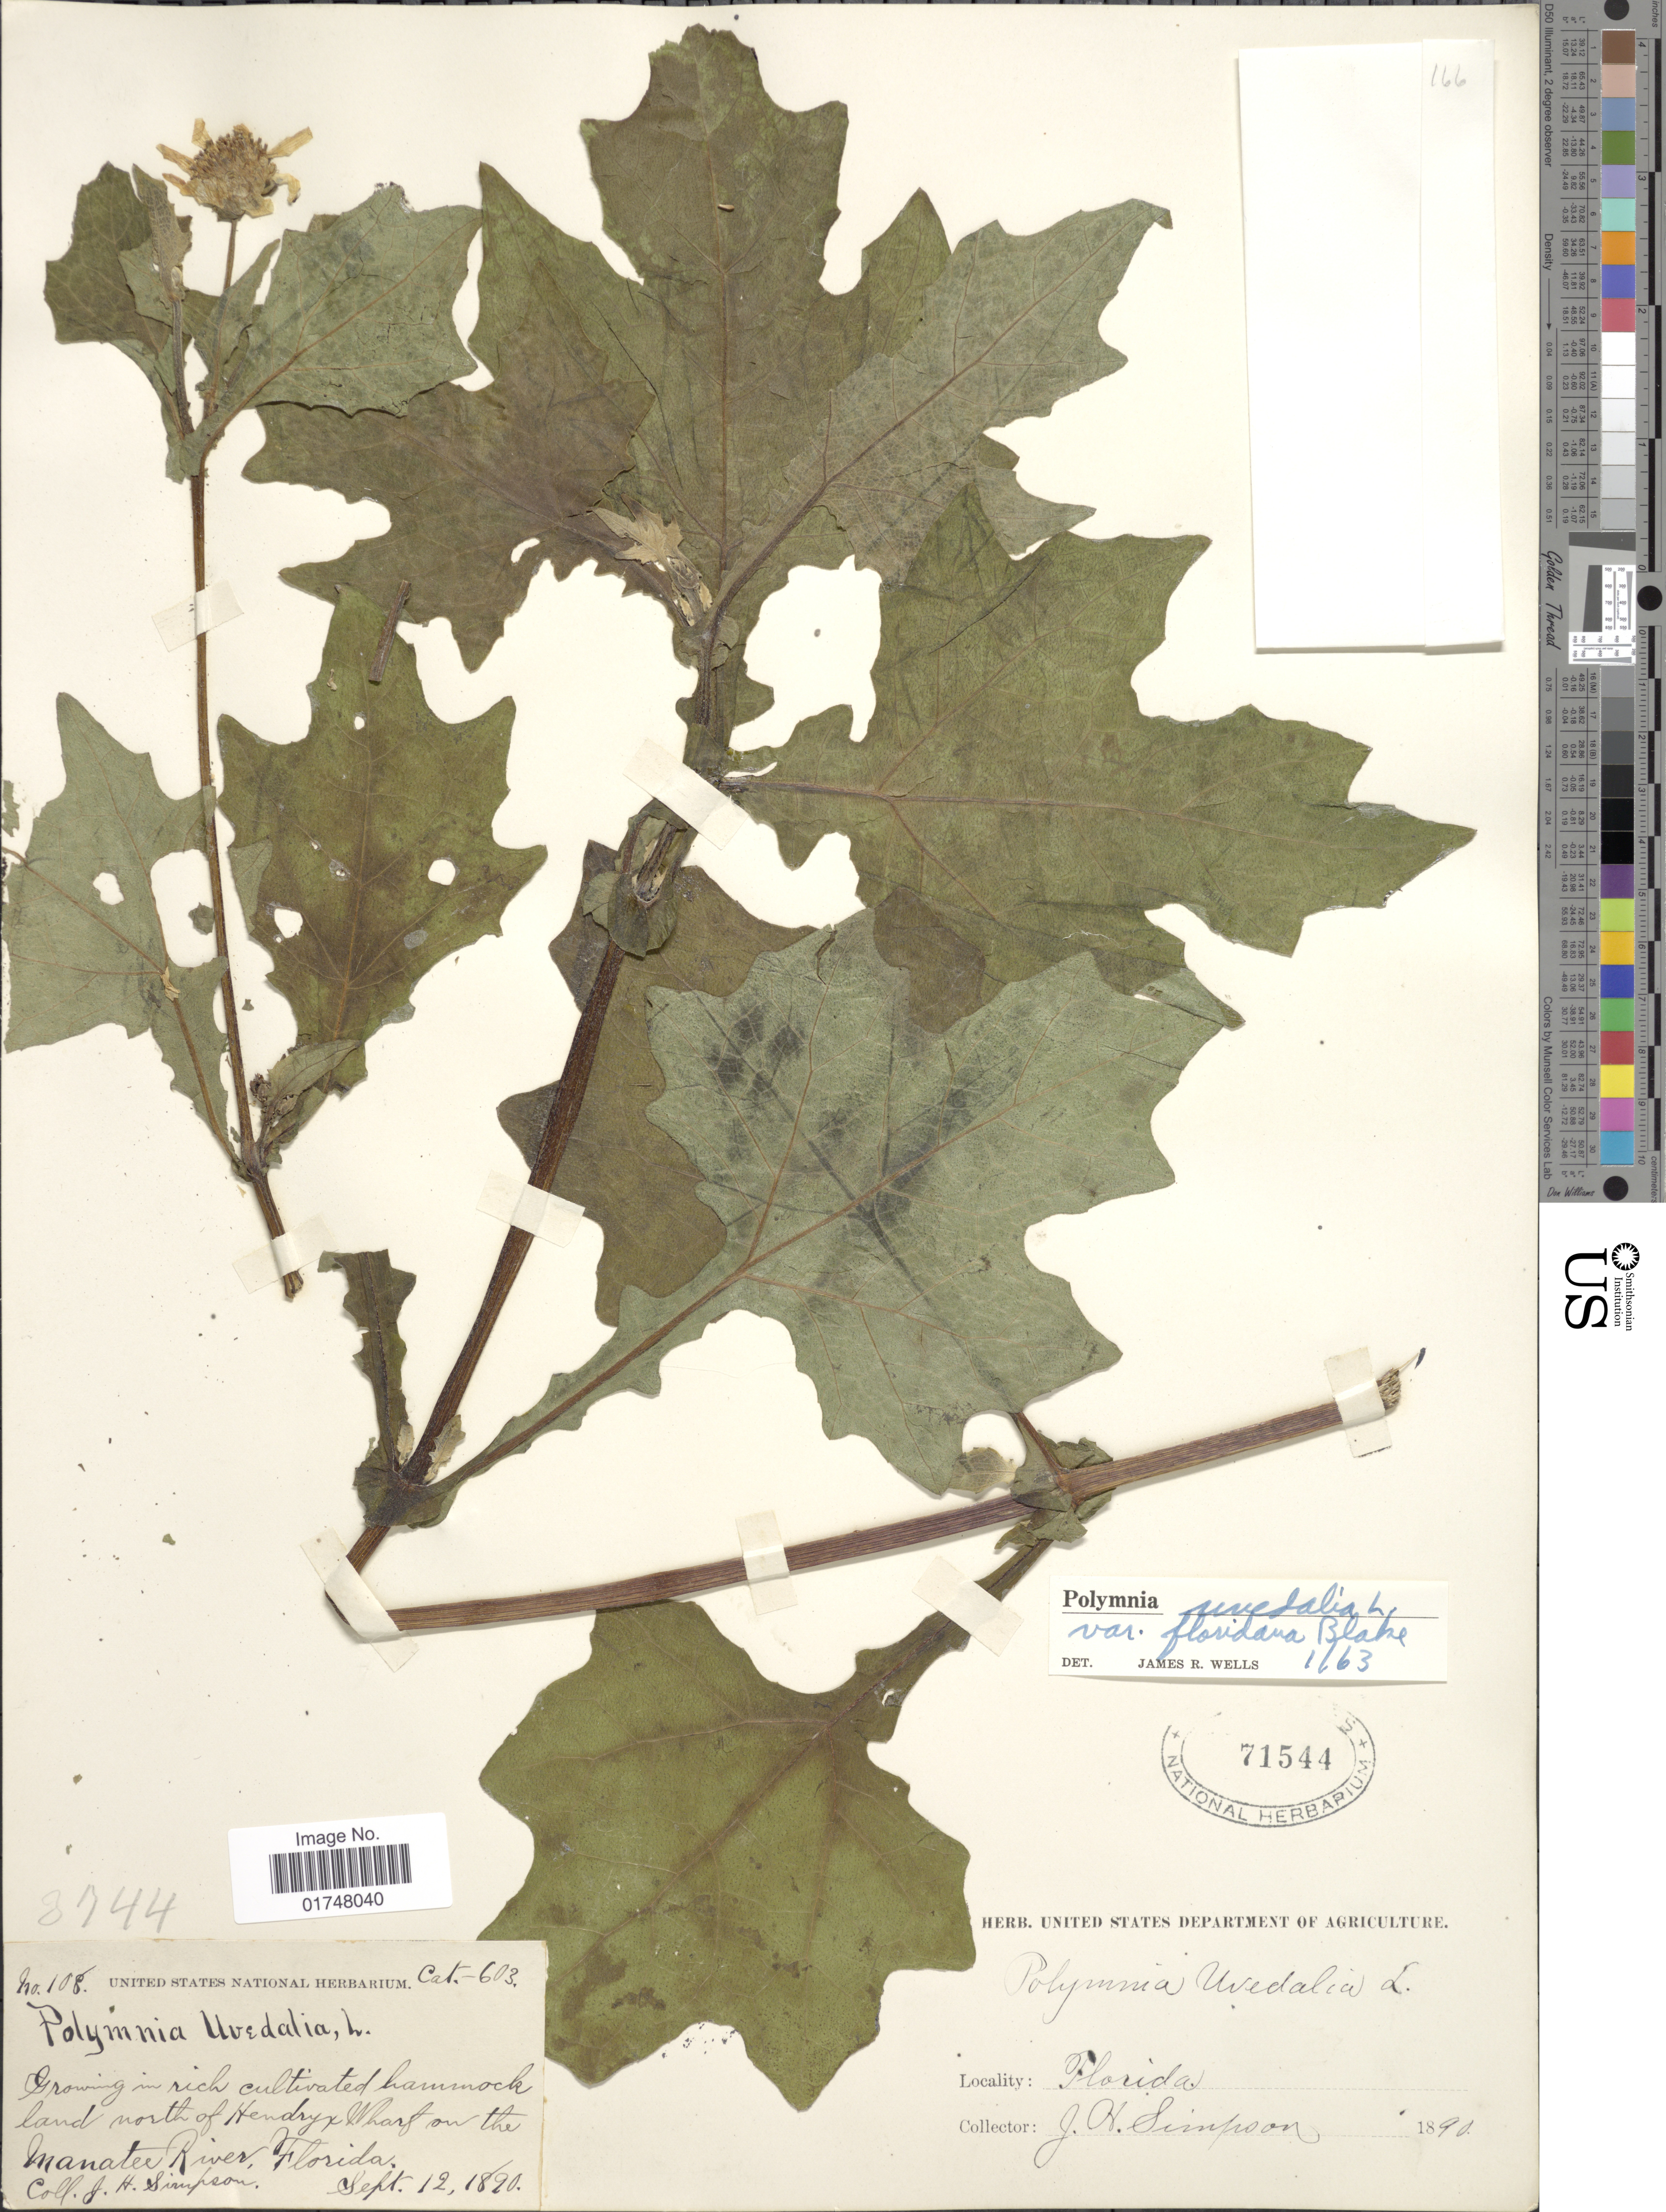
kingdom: Plantae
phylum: Tracheophyta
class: Magnoliopsida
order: Asterales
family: Asteraceae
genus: Smallanthus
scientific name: Smallanthus uvedalia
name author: (L.) Mack. ex Mack.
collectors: J. H. Simpson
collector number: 108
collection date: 1820-09-12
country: United States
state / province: Florida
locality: Growing in rich cultivated hammock land north of Hendryx Wharf on the Manatee River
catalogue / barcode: US 71544